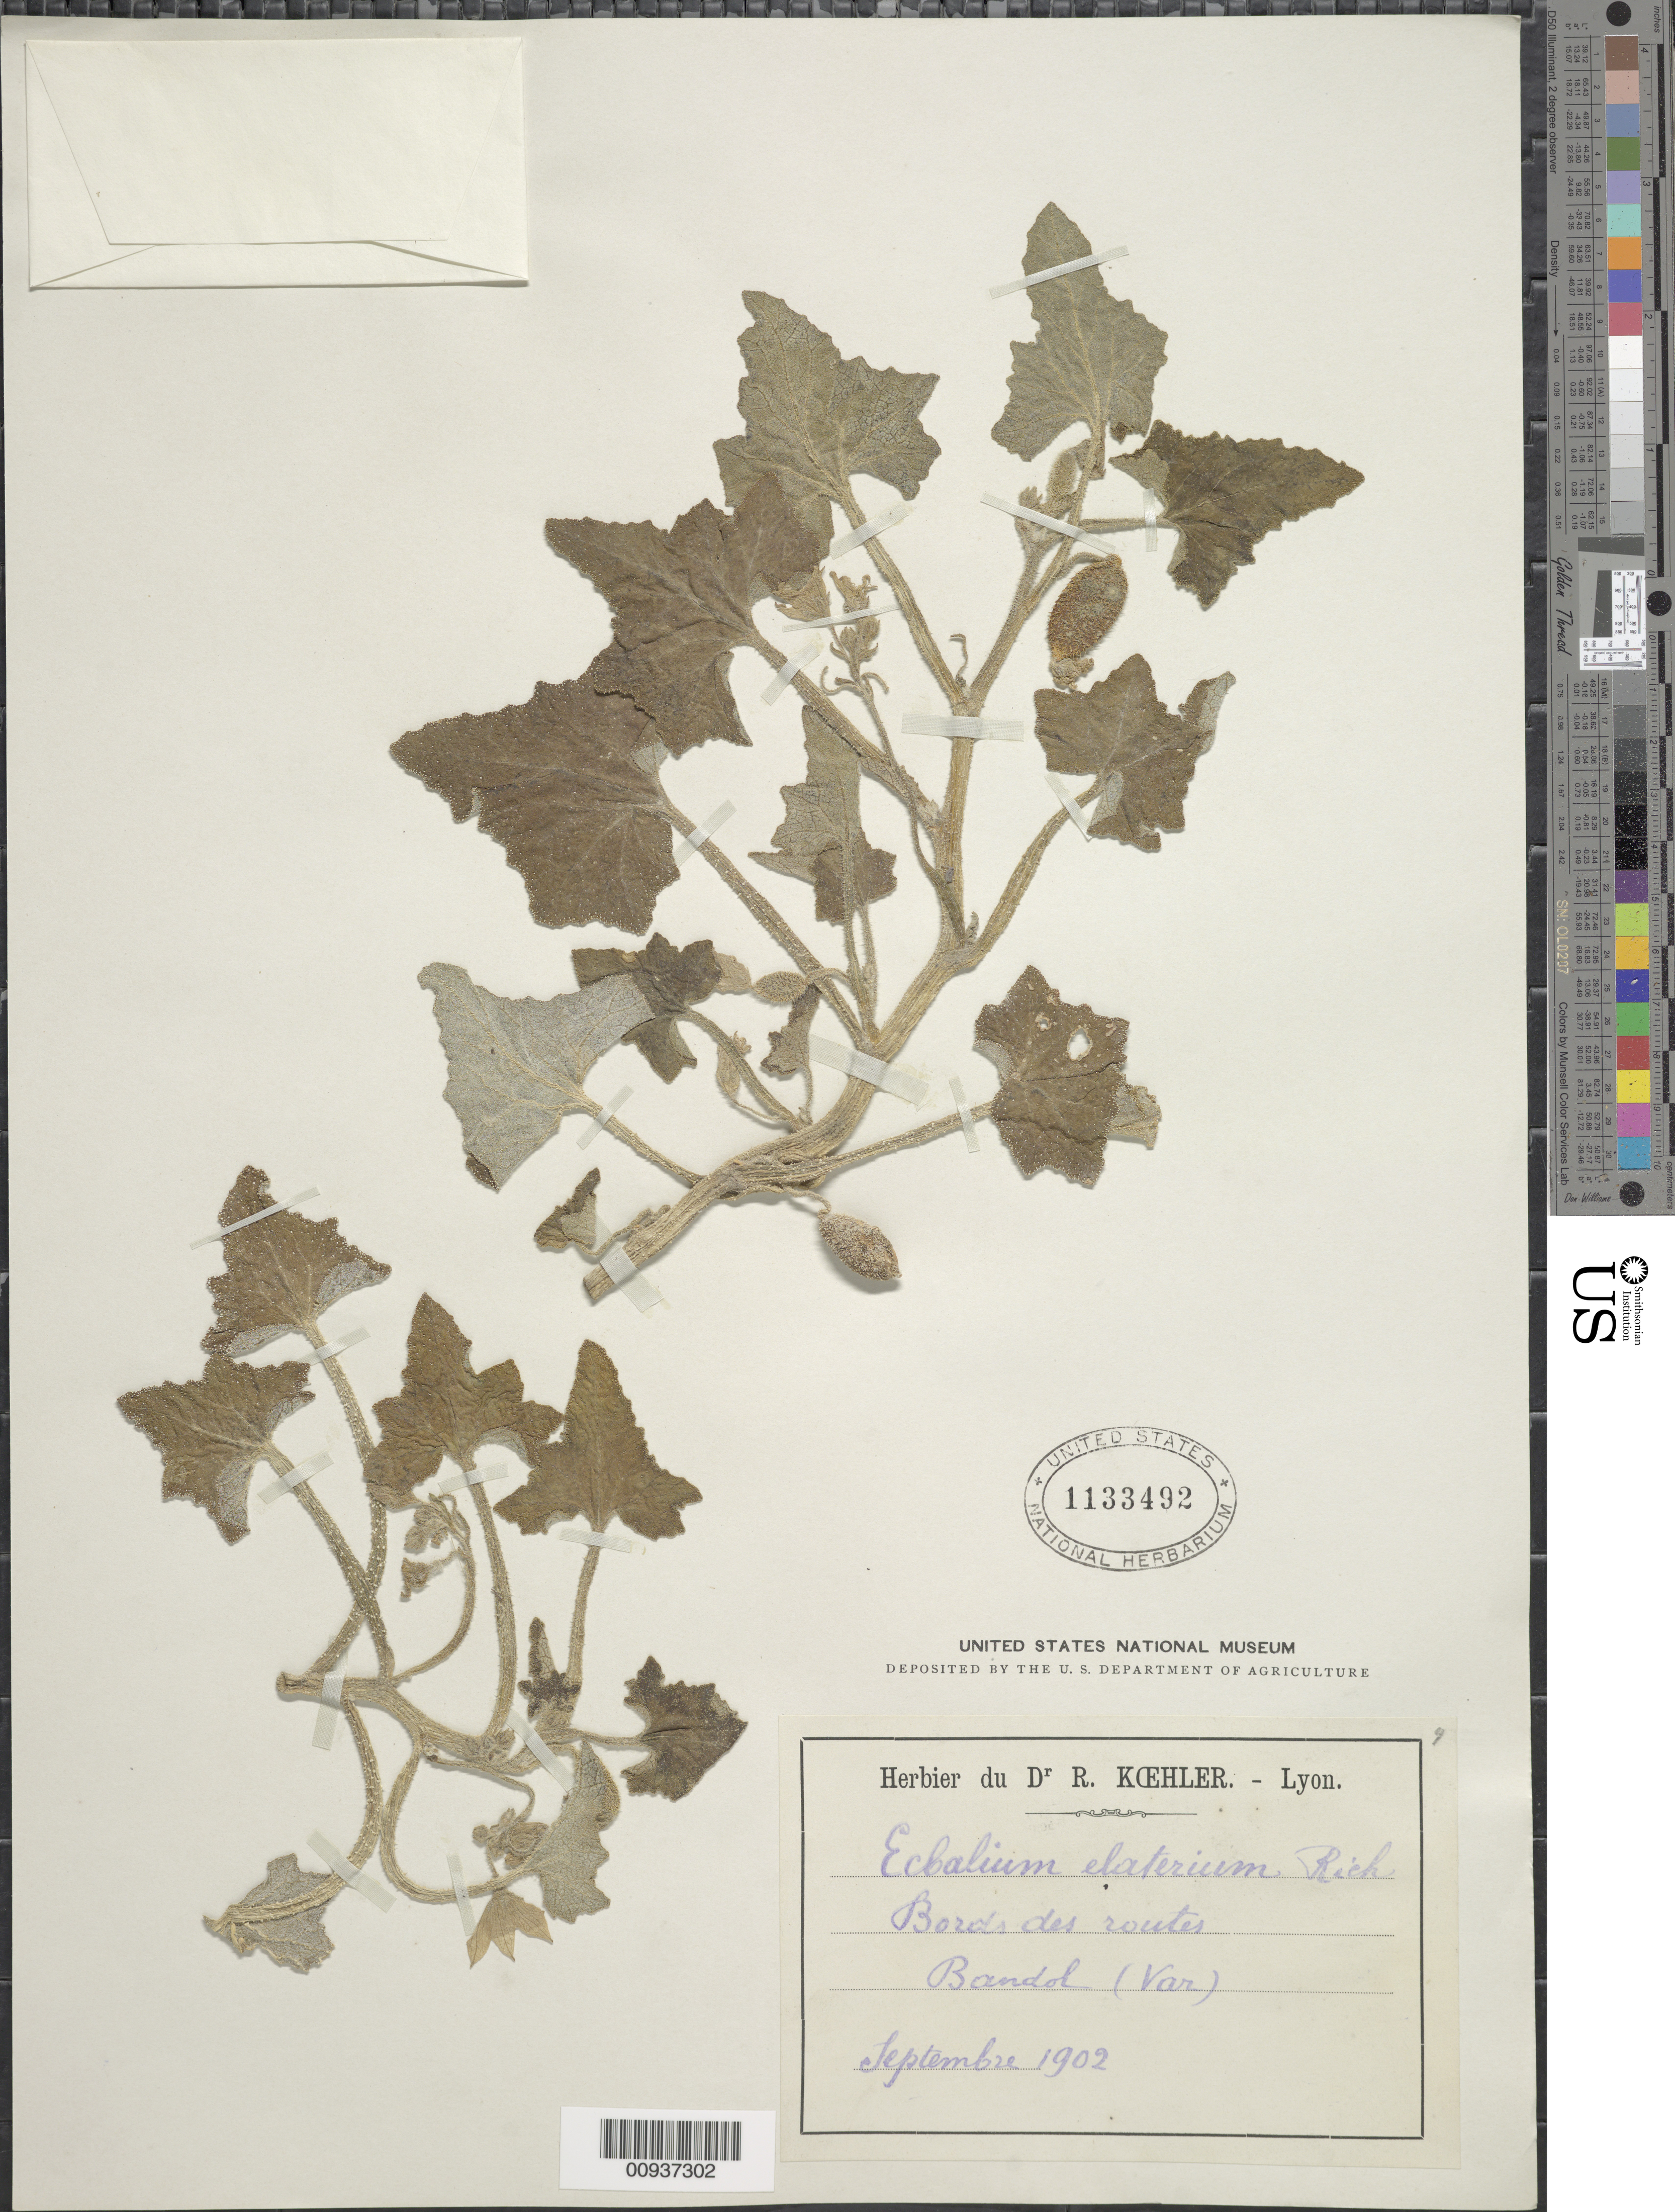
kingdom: Plantae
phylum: Tracheophyta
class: Magnoliopsida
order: Cucurbitales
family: Cucurbitaceae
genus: Ecballium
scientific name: Ecballium elaterium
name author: (L.) A. Rich.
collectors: Kechler, R.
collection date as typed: Sep 1902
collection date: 1902-09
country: France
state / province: Provence-Alpes-Côte d'Azur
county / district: Var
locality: Bandol (Var)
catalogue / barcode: US 1133492